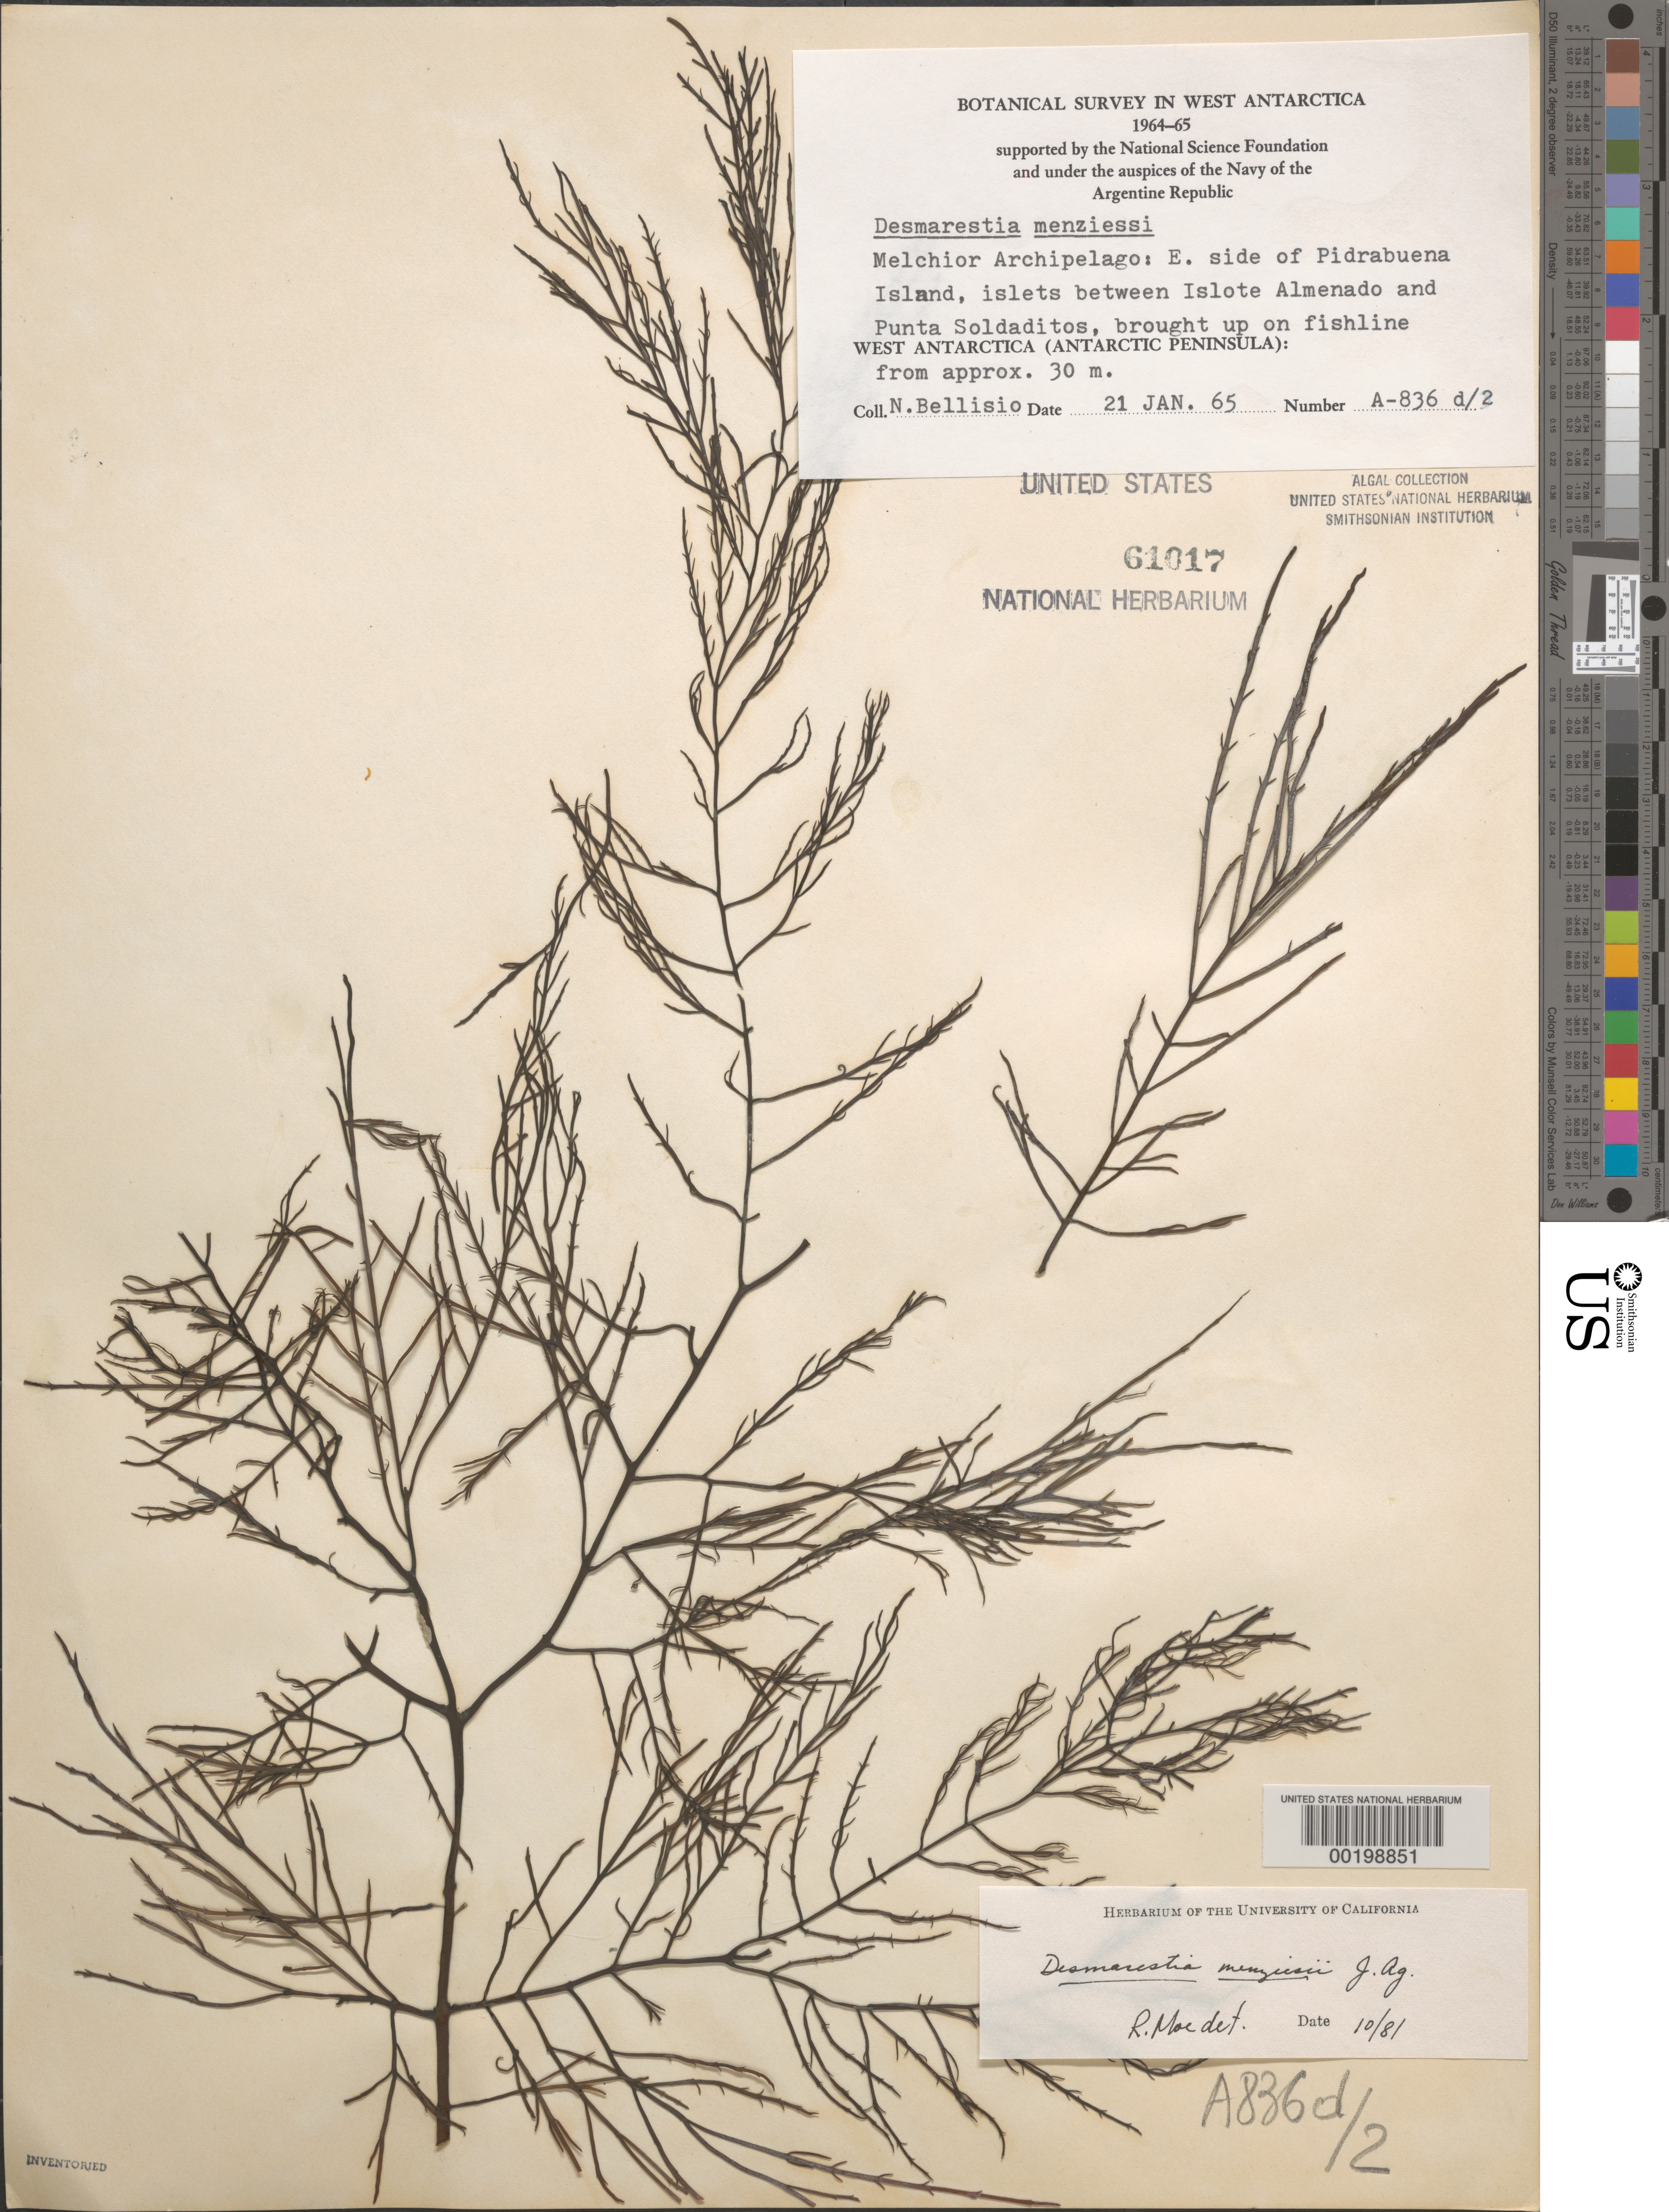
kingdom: Chromista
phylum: Ochrophyta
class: Phaeophyceae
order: Desmarestiales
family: Desmarestiaceae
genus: Desmarestia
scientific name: Desmarestia menziesii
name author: J. Agardh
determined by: Moe, R. L.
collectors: N. Bellisio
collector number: A-836d-2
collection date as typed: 21 Jan 1965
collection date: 1965-01-21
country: Antarctica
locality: Eta Island, islets between Islote Almenado & Punta Soladitos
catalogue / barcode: US 61017